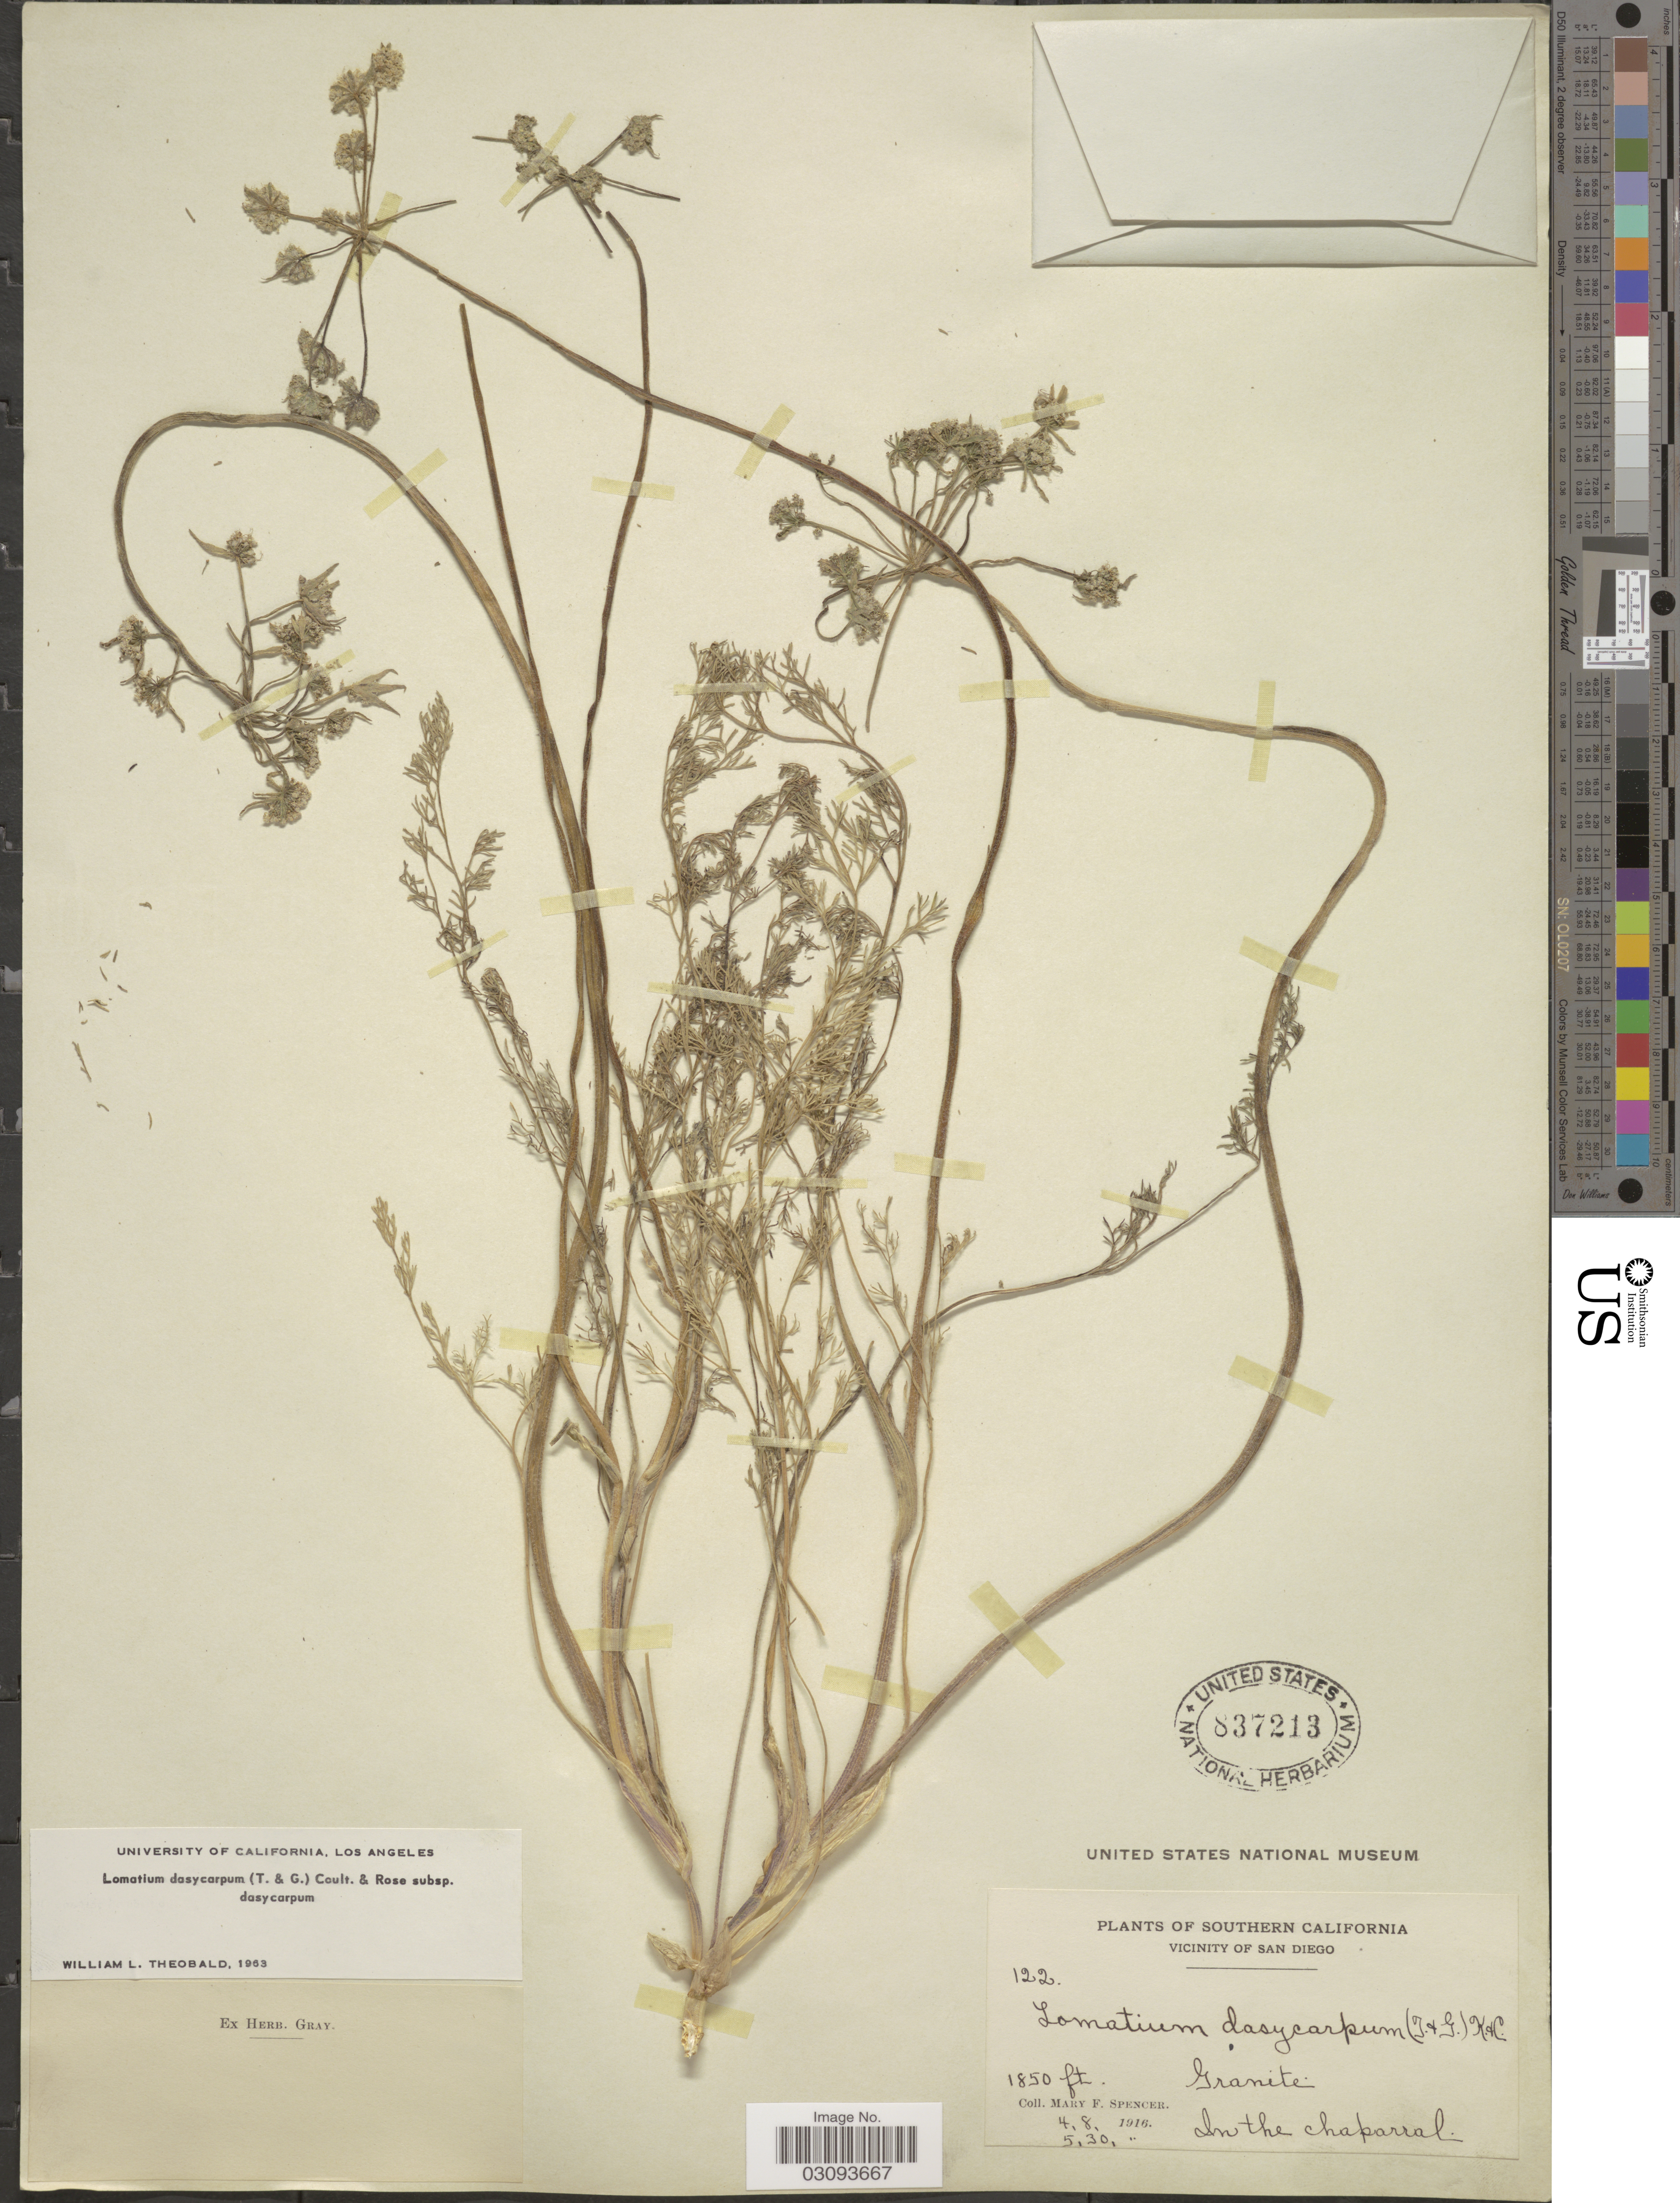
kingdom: Plantae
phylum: Tracheophyta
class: Magnoliopsida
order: Apiales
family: Apiaceae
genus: Lomatium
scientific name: Lomatium dasycarpum subsp. dasycarpum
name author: (Torr.) J.M. Coult. & Rose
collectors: M. Spencer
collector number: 122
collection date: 1916-04-08/1916-05-30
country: United States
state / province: California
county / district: San Diego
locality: Southern California. Vicinity of San Diego. Granite.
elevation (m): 564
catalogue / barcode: US 837213